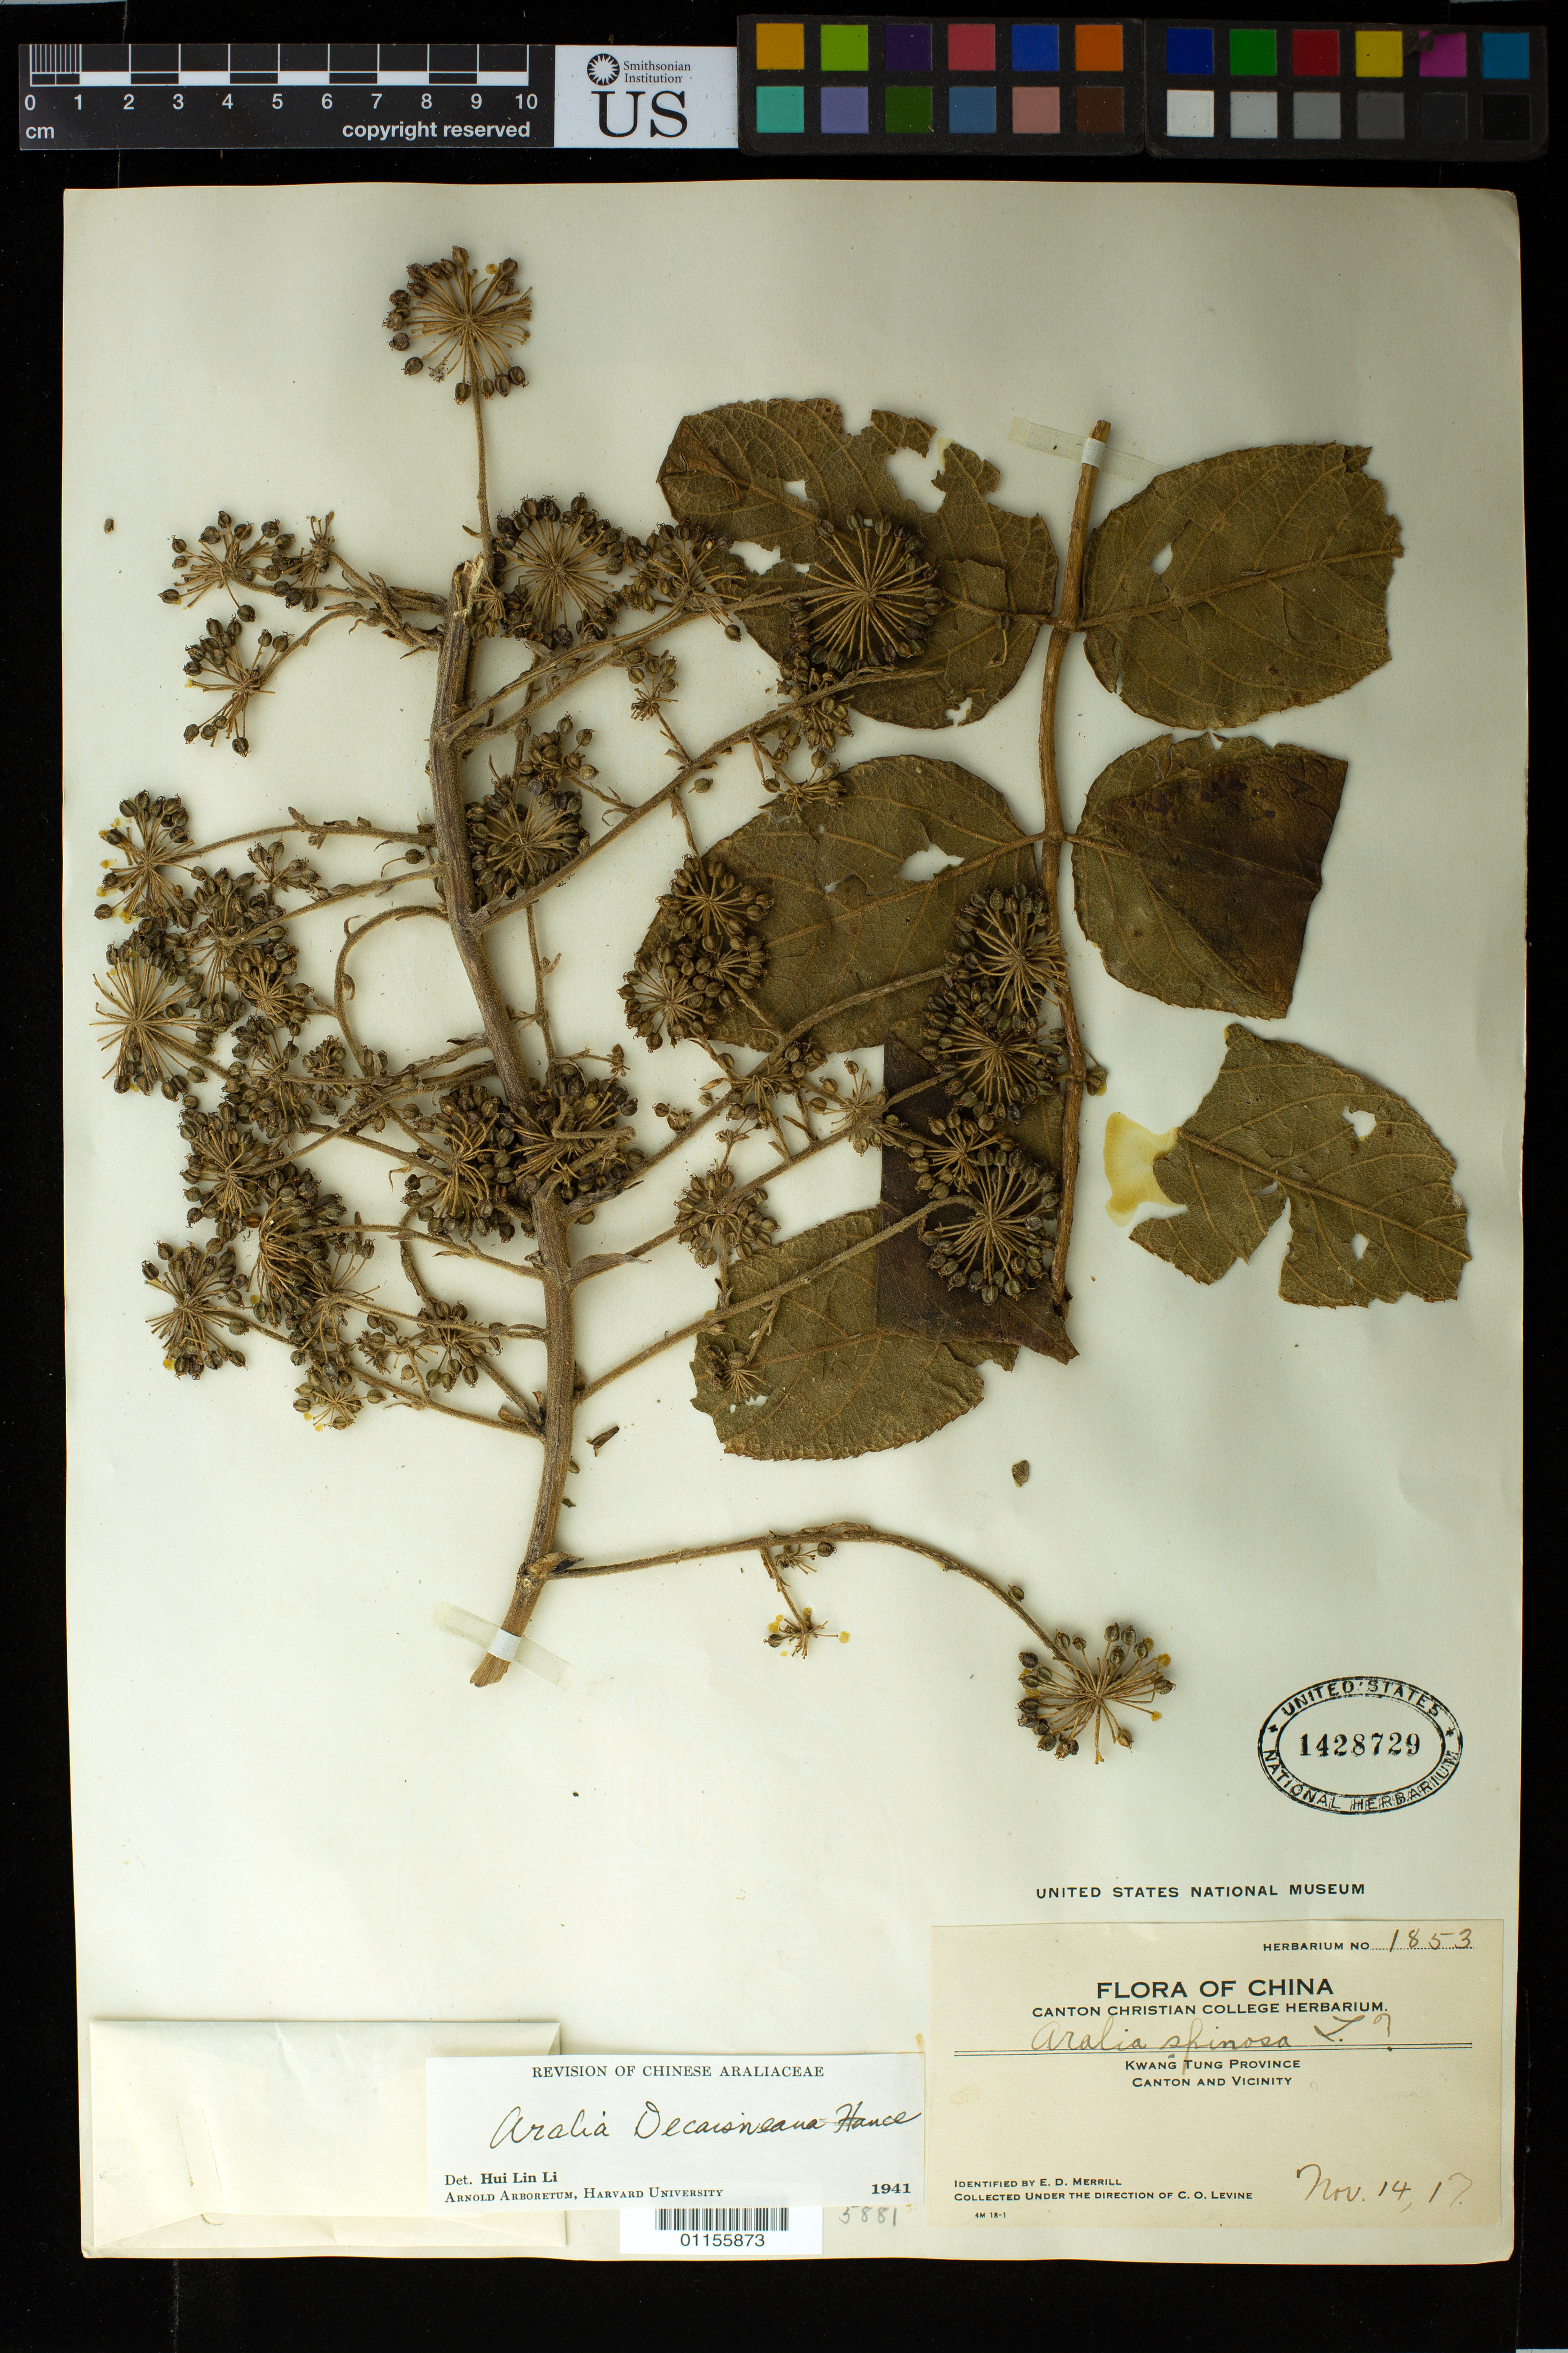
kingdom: Plantae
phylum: Tracheophyta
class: Magnoliopsida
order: Apiales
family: Araliaceae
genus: Aralia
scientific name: Aralia decaisneana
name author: Hance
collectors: C. O. Levine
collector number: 1853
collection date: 1917-11-14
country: China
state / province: Guangdong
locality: Kwang Tung Province. Canton and vicinity.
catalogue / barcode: US 1428729